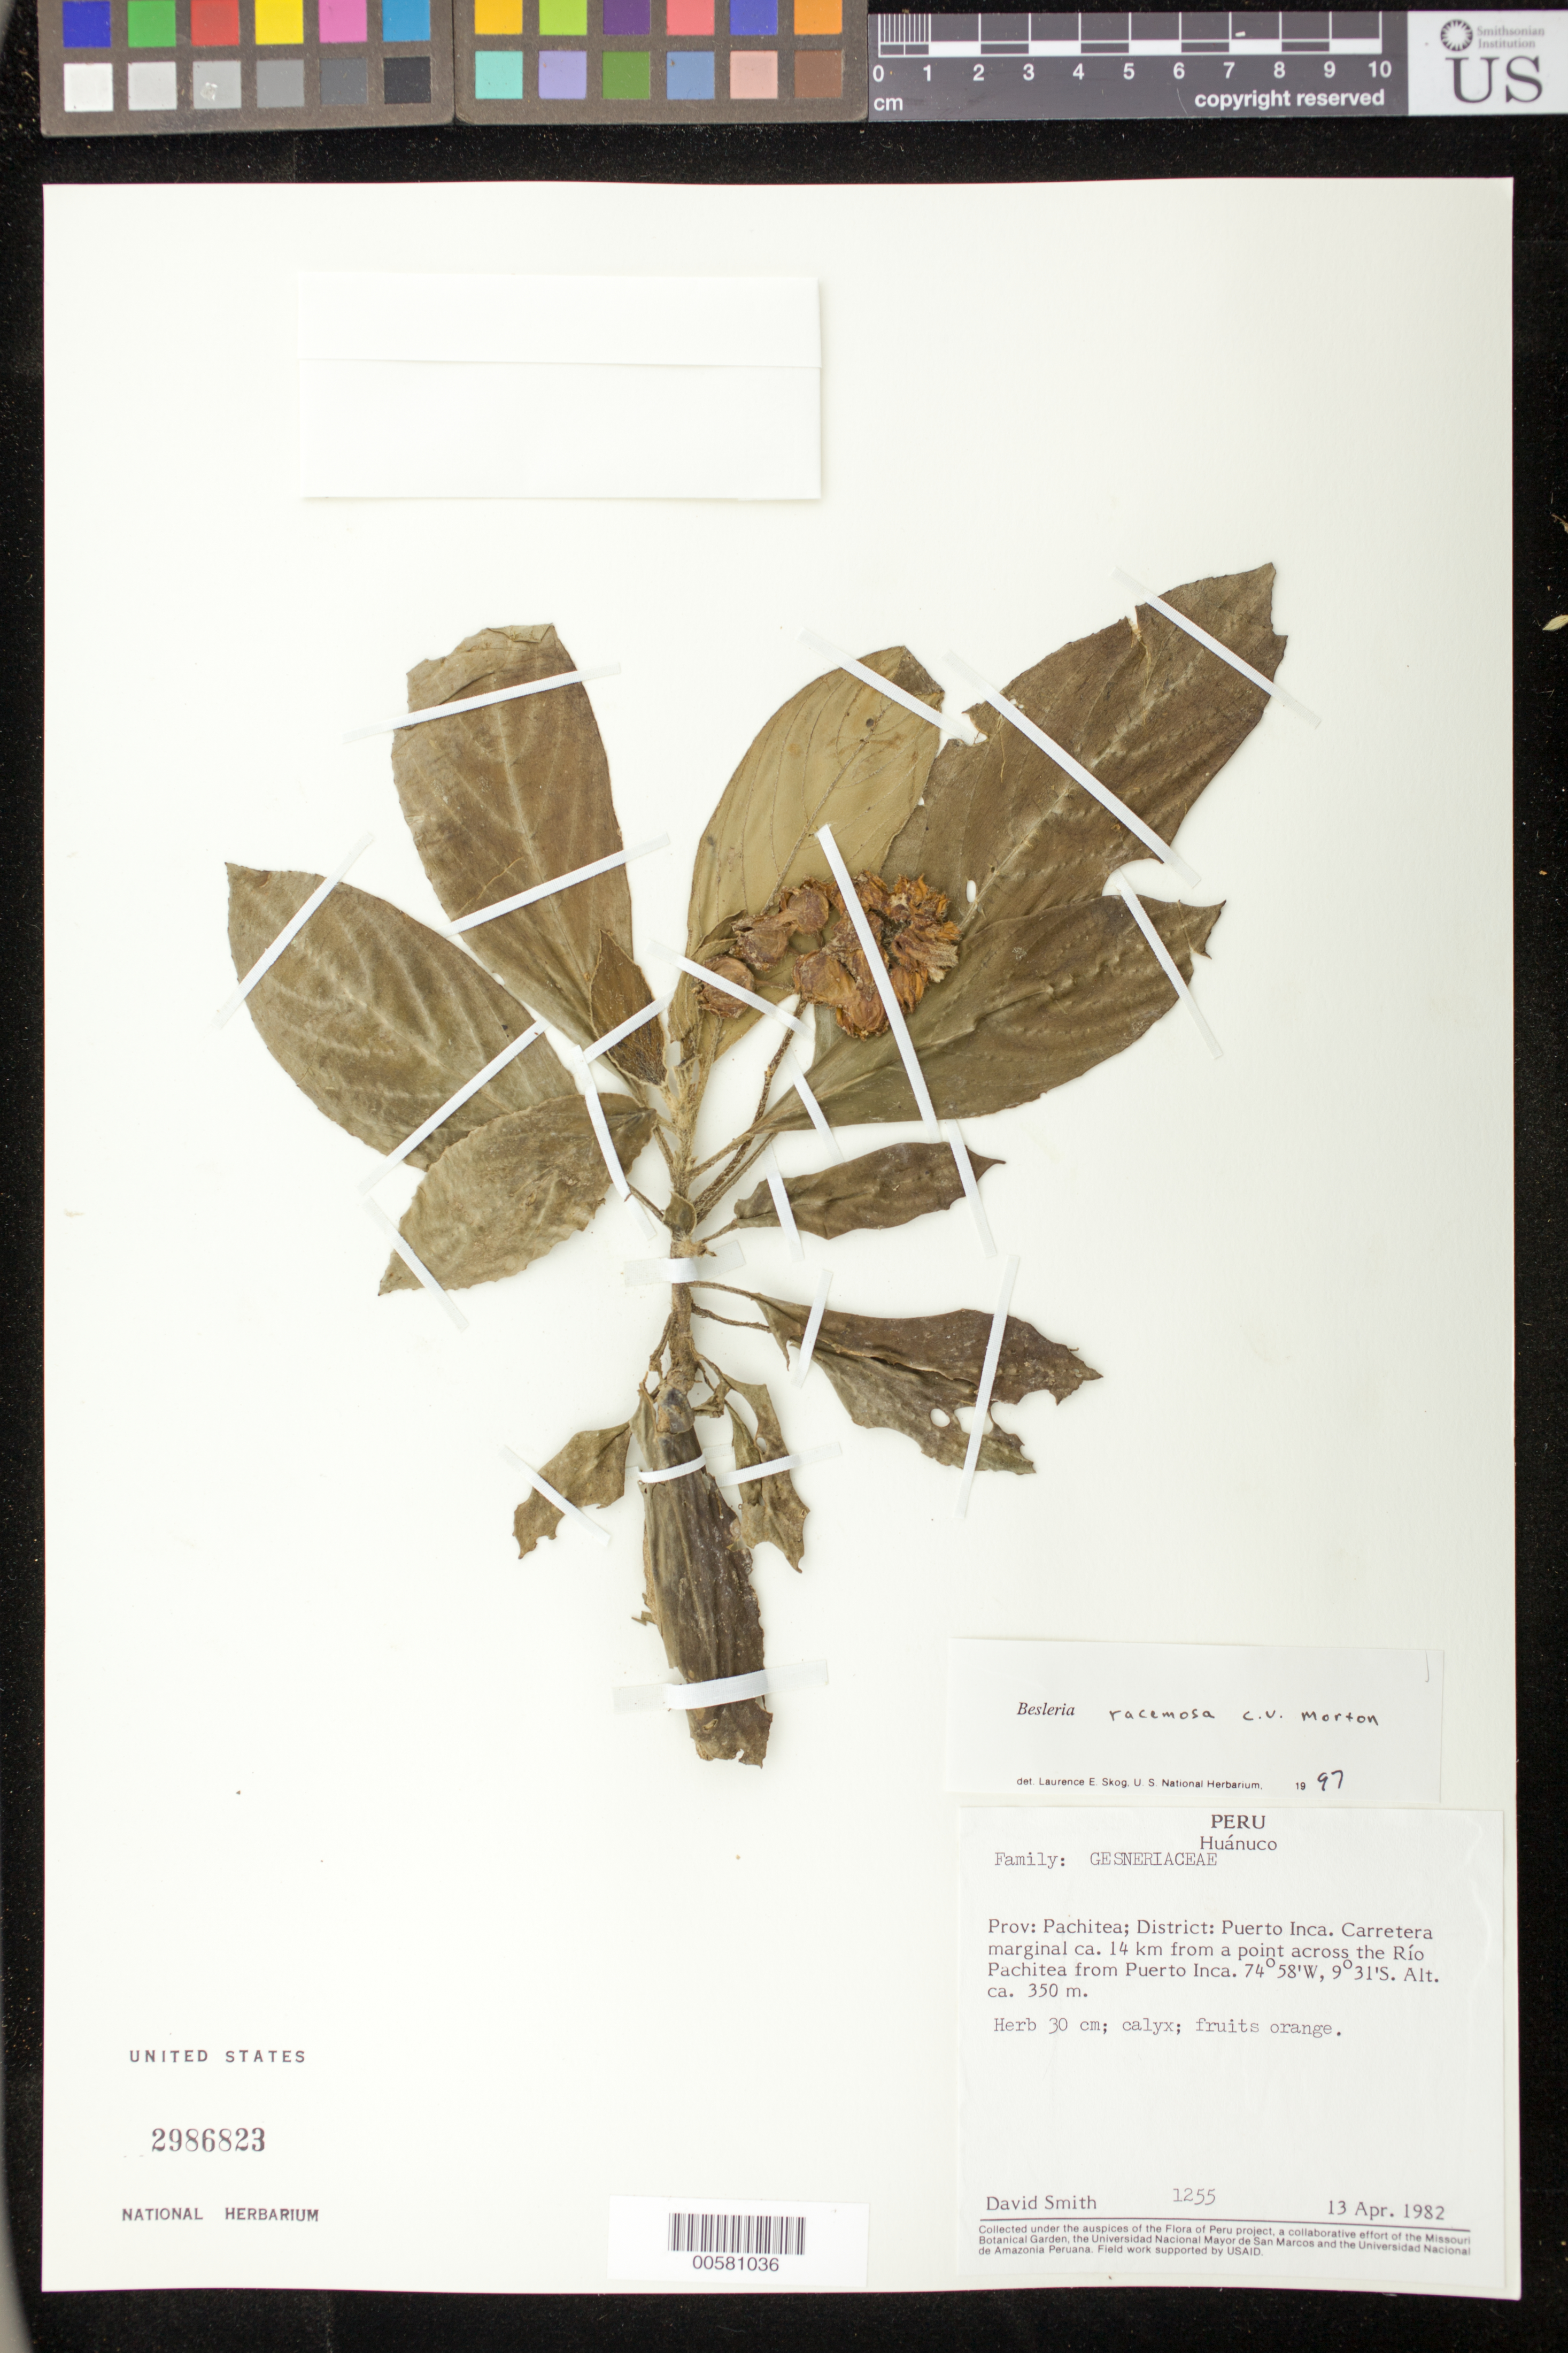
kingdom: Plantae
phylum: Tracheophyta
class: Magnoliopsida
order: Lamiales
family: Gesneriaceae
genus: Besleria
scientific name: Besleria racemosa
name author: C.V. Morton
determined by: Skog, Laurence E.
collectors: D. Smith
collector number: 1255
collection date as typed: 13 Apr 1982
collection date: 1982-04-13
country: Peru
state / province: Huánuco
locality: Prov. Pachitea, Dtto. Puerto Inca; Carretera marginal ca. 14 km from a point across the Río Pachitea from Puerto Inca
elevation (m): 350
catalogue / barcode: US 2986823